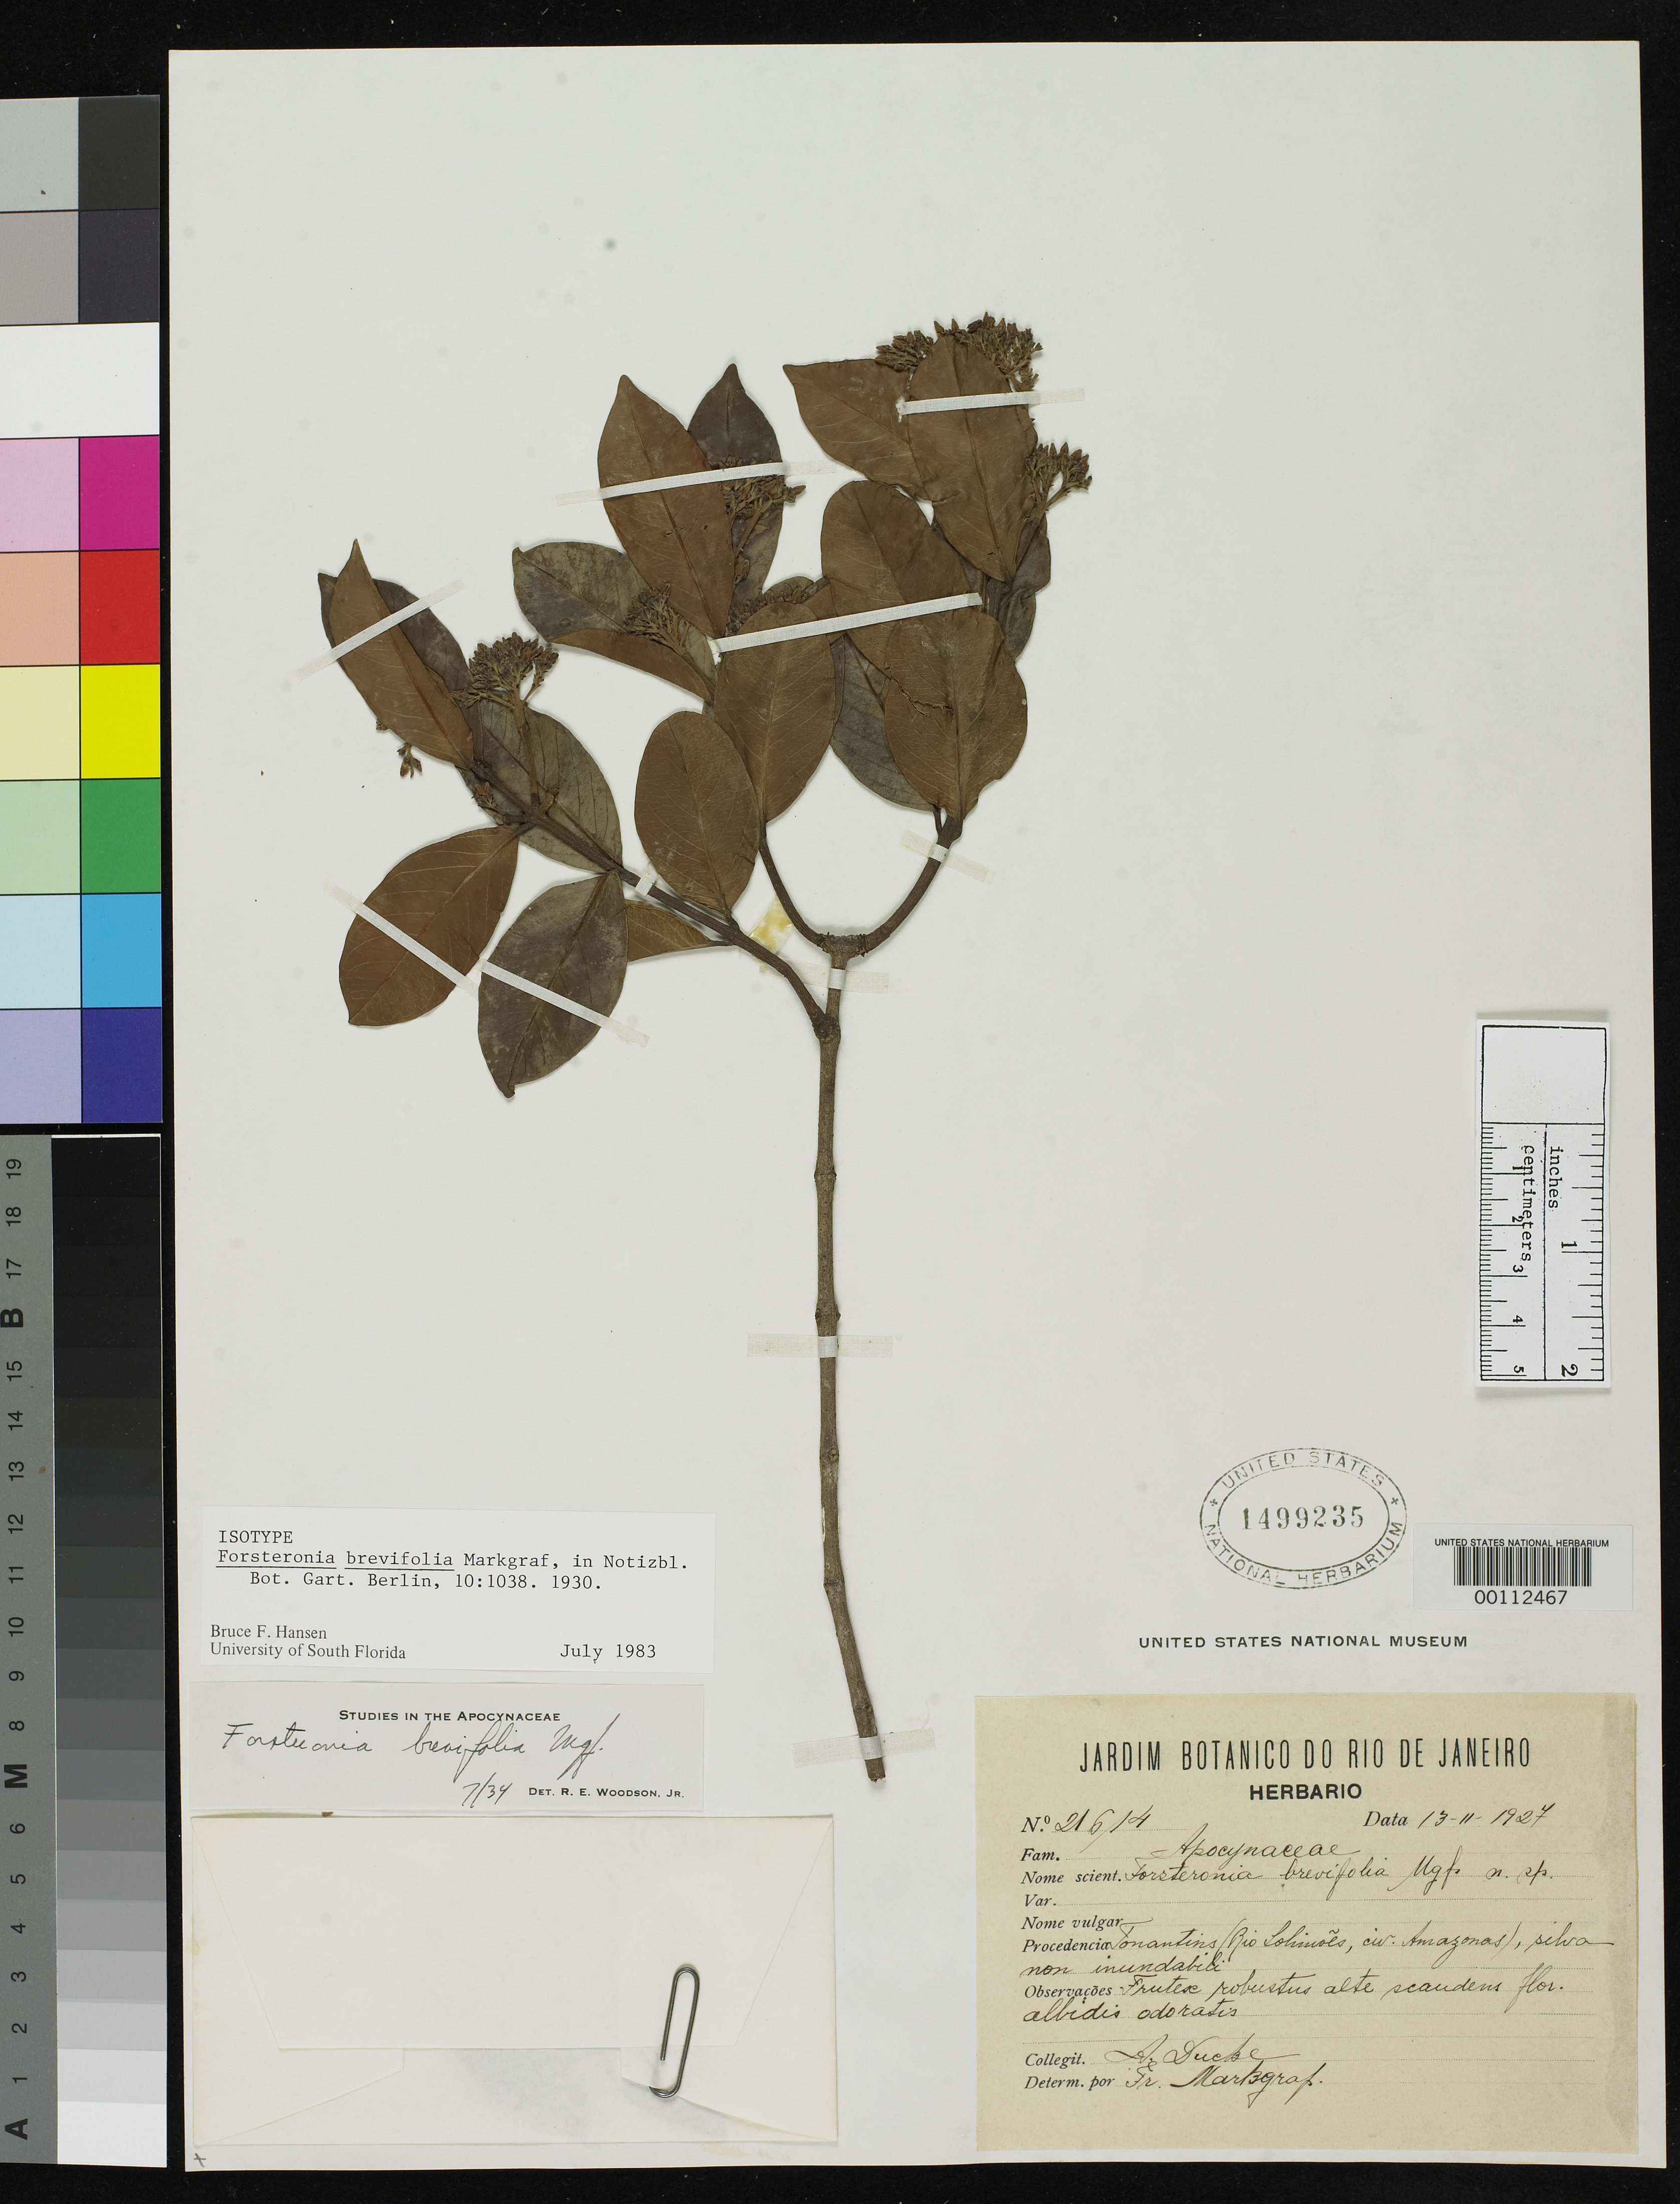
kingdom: Plantae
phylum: Tracheophyta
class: Magnoliopsida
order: Gentianales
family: Apocynaceae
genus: Forsteronia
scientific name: Forsteronia brevifolia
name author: Markgr.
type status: Isotype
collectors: A. Ducke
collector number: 21614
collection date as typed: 13 Nov 1924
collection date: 1924-11-13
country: Brazil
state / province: Amazonas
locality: Tonantins, Rio Solimos.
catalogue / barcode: US 1499235